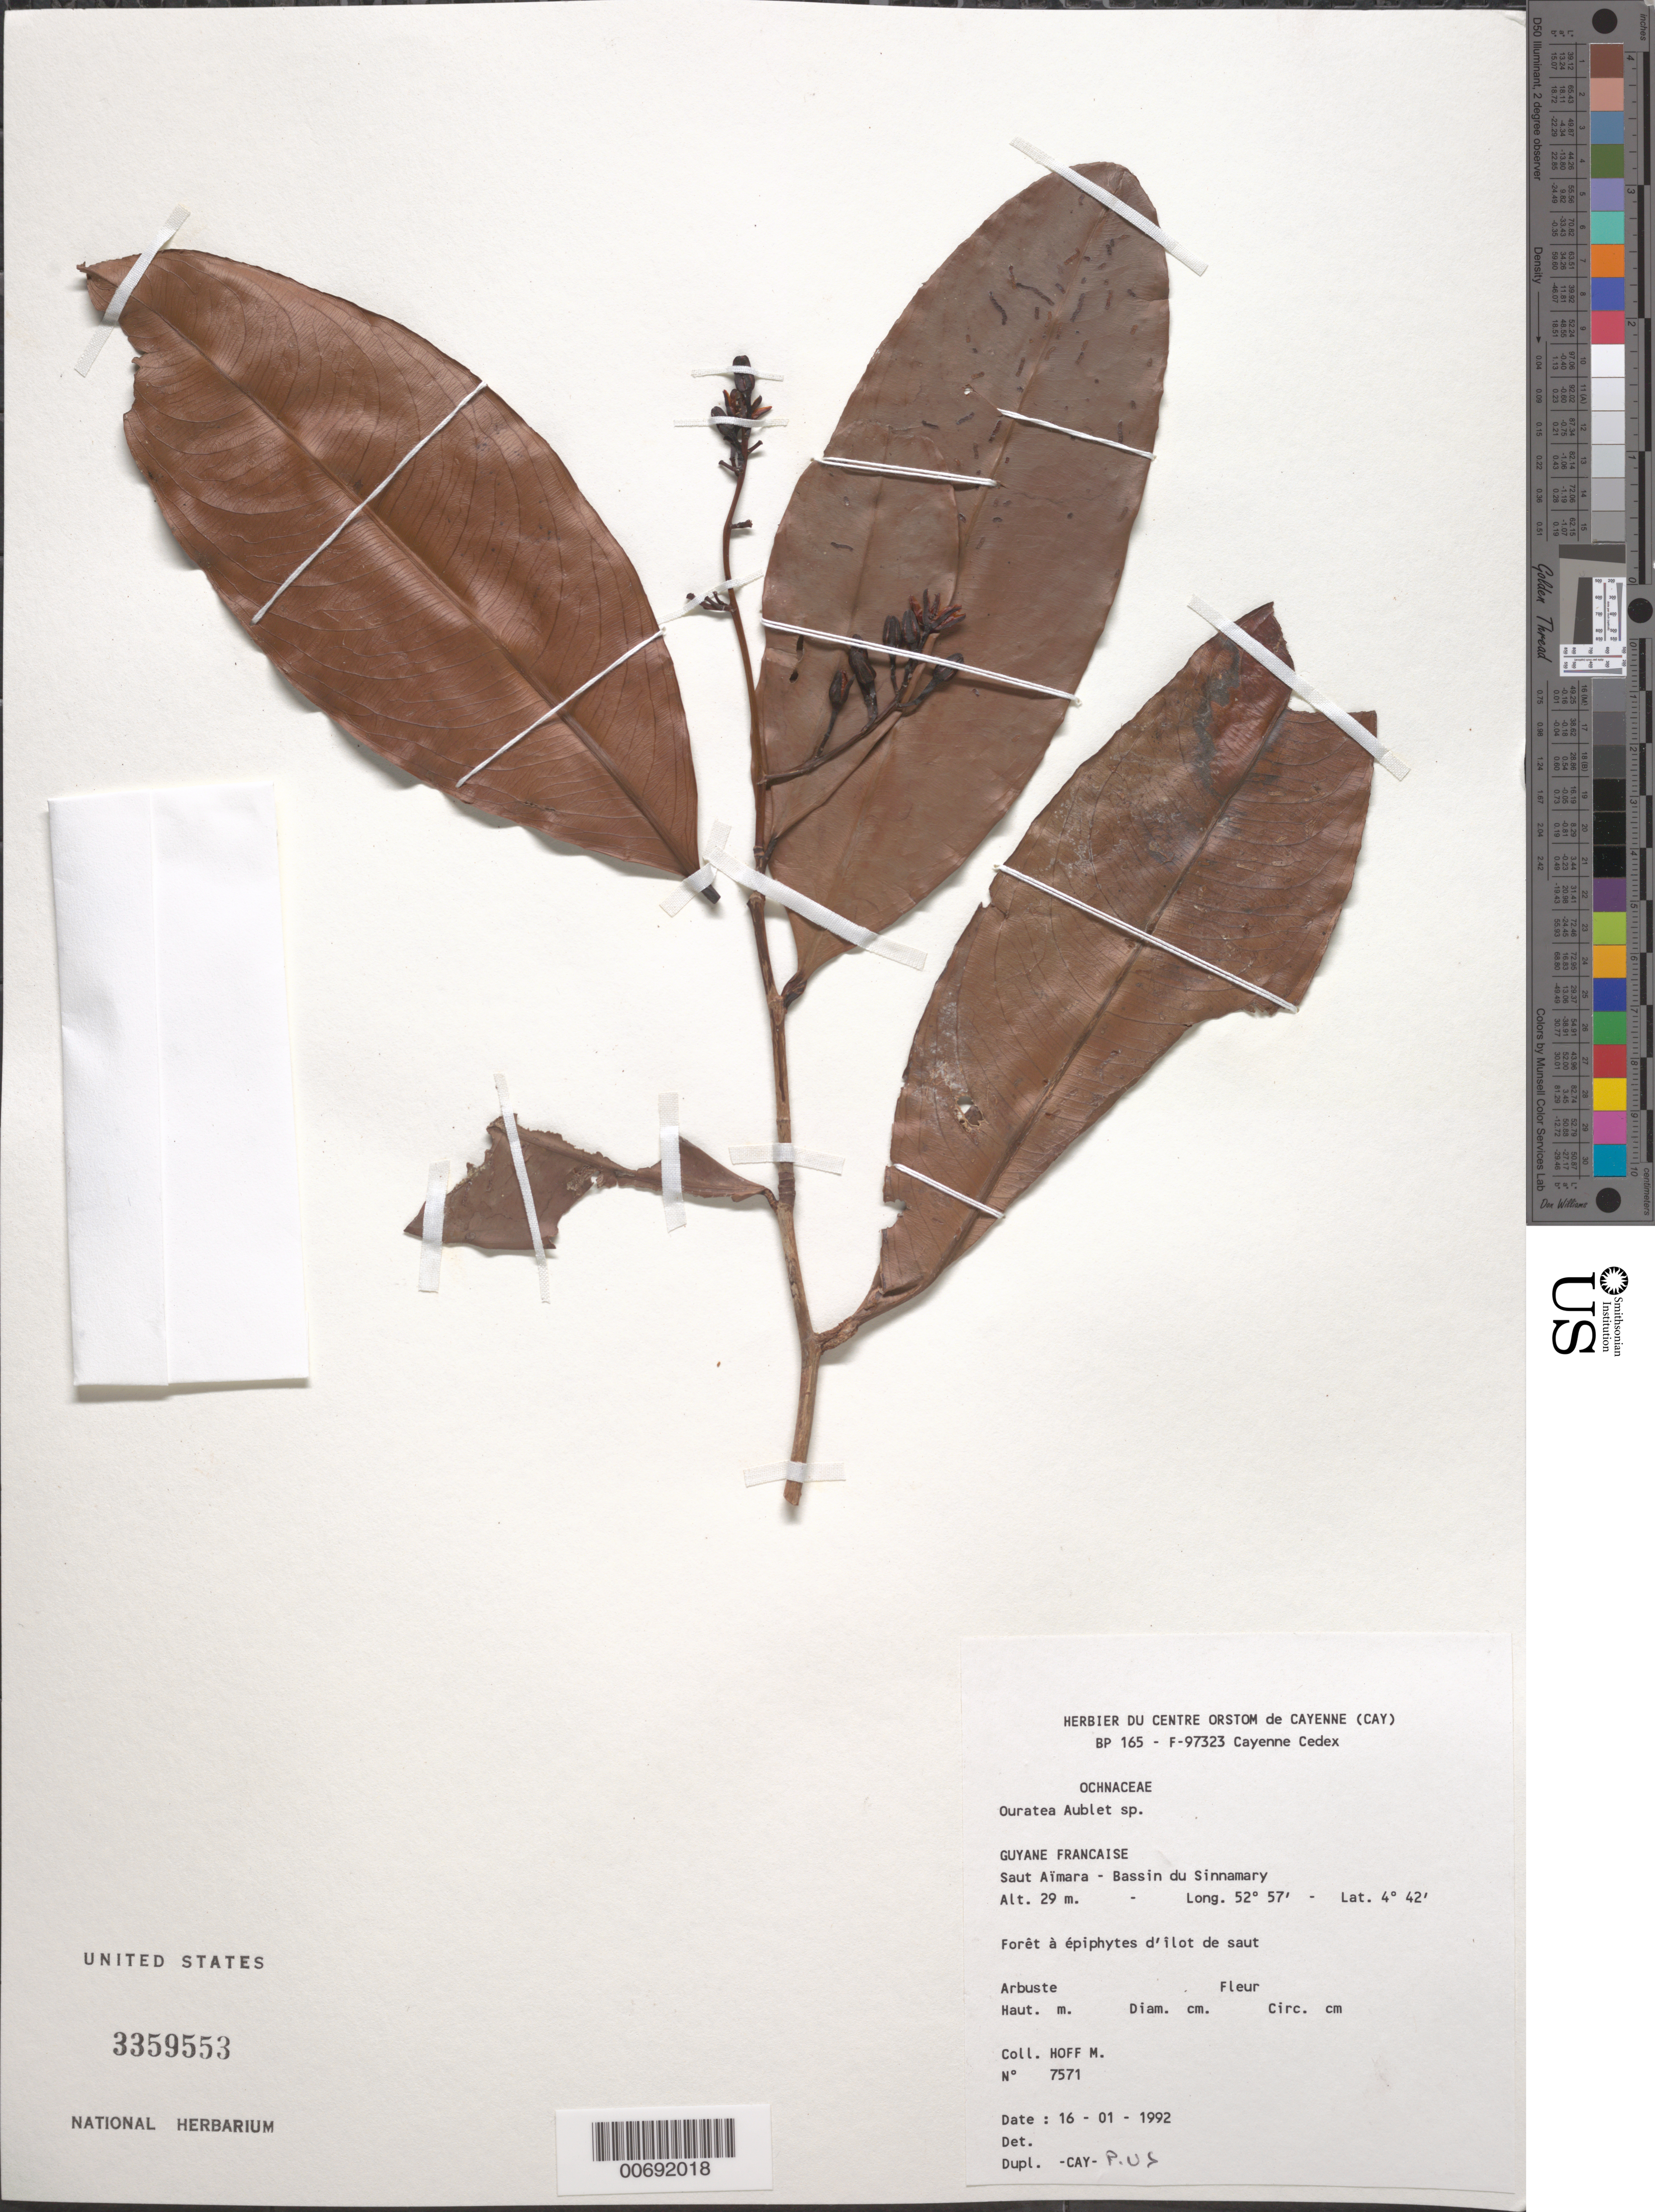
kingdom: Plantae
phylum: Tracheophyta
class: Magnoliopsida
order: Malpighiales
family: Ochnaceae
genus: Ouratea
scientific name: Ouratea sp.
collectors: M. Hoff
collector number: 7571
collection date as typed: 16-Jan-92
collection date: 1992-01-16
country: French Guiana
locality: Saut Aïmara, Bassin du Sinnamary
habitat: Forêt a epiphytes d'ilot de saut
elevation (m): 29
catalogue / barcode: US 3359553